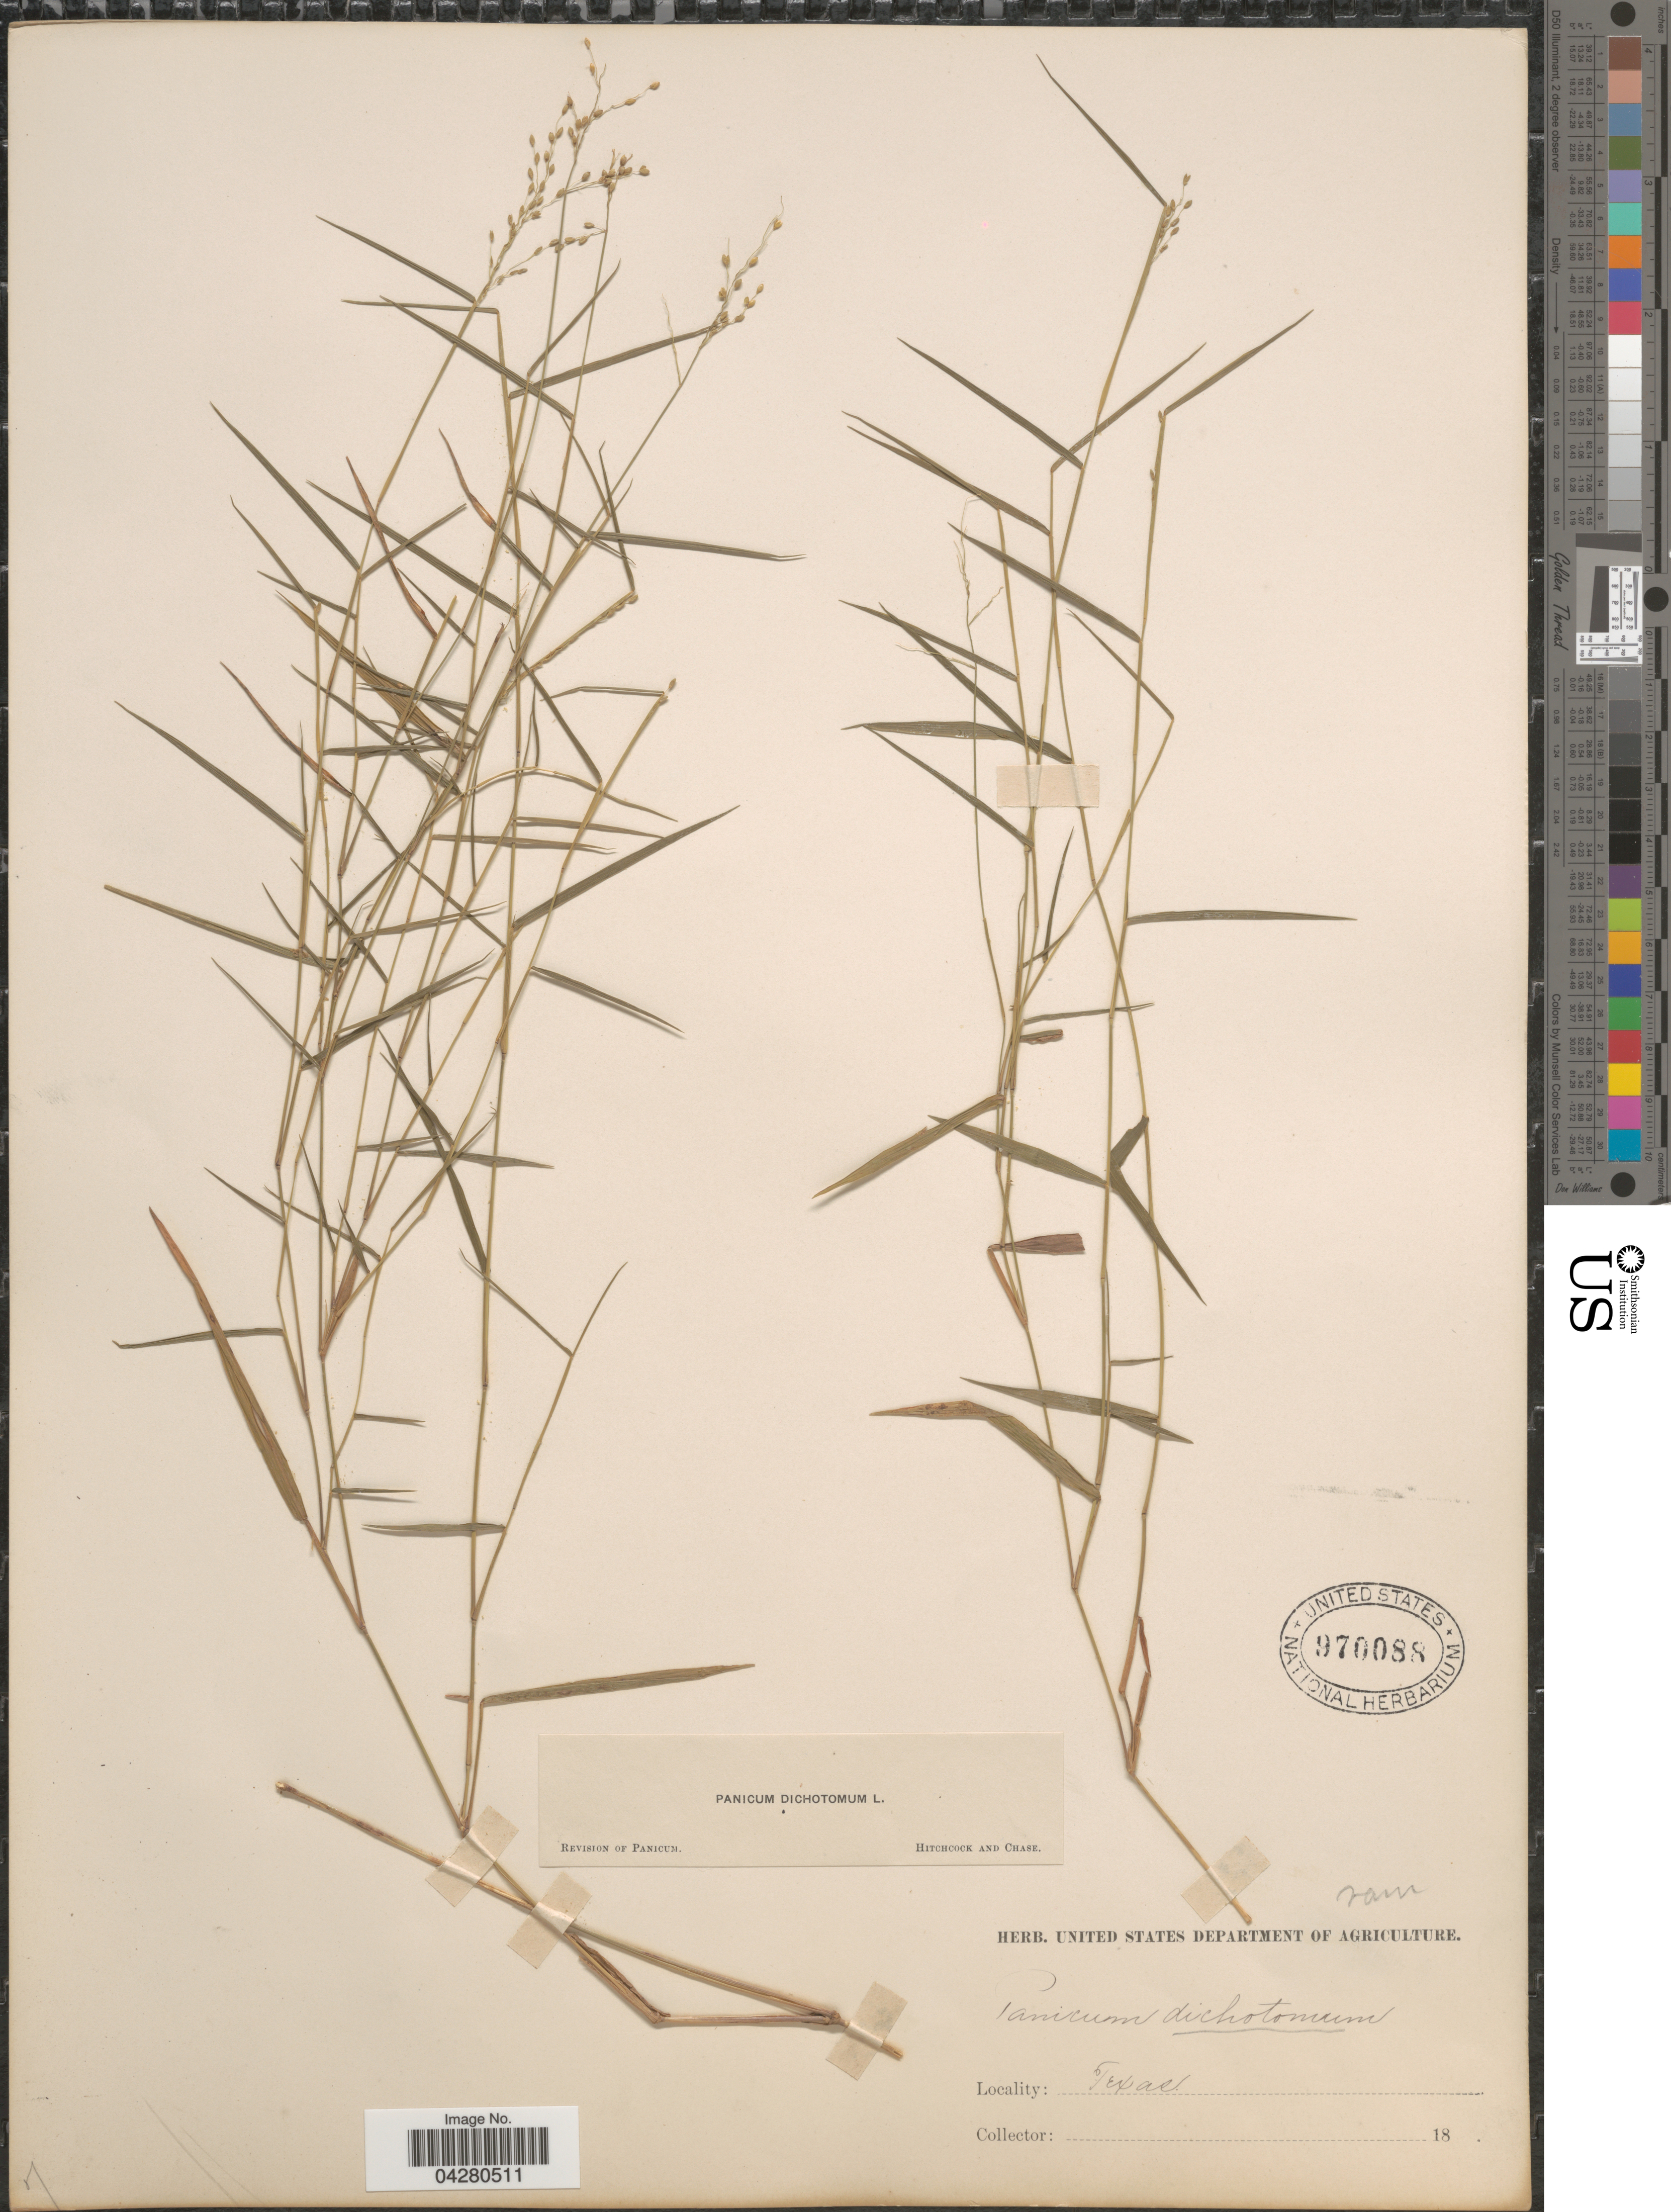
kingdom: Plantae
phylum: Tracheophyta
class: Liliopsida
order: Poales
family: Poaceae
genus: Dichanthelium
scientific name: Dichanthelium dichotomum var. dichotomum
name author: (L.) Gould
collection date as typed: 18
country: United States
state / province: Texas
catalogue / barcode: US 970088